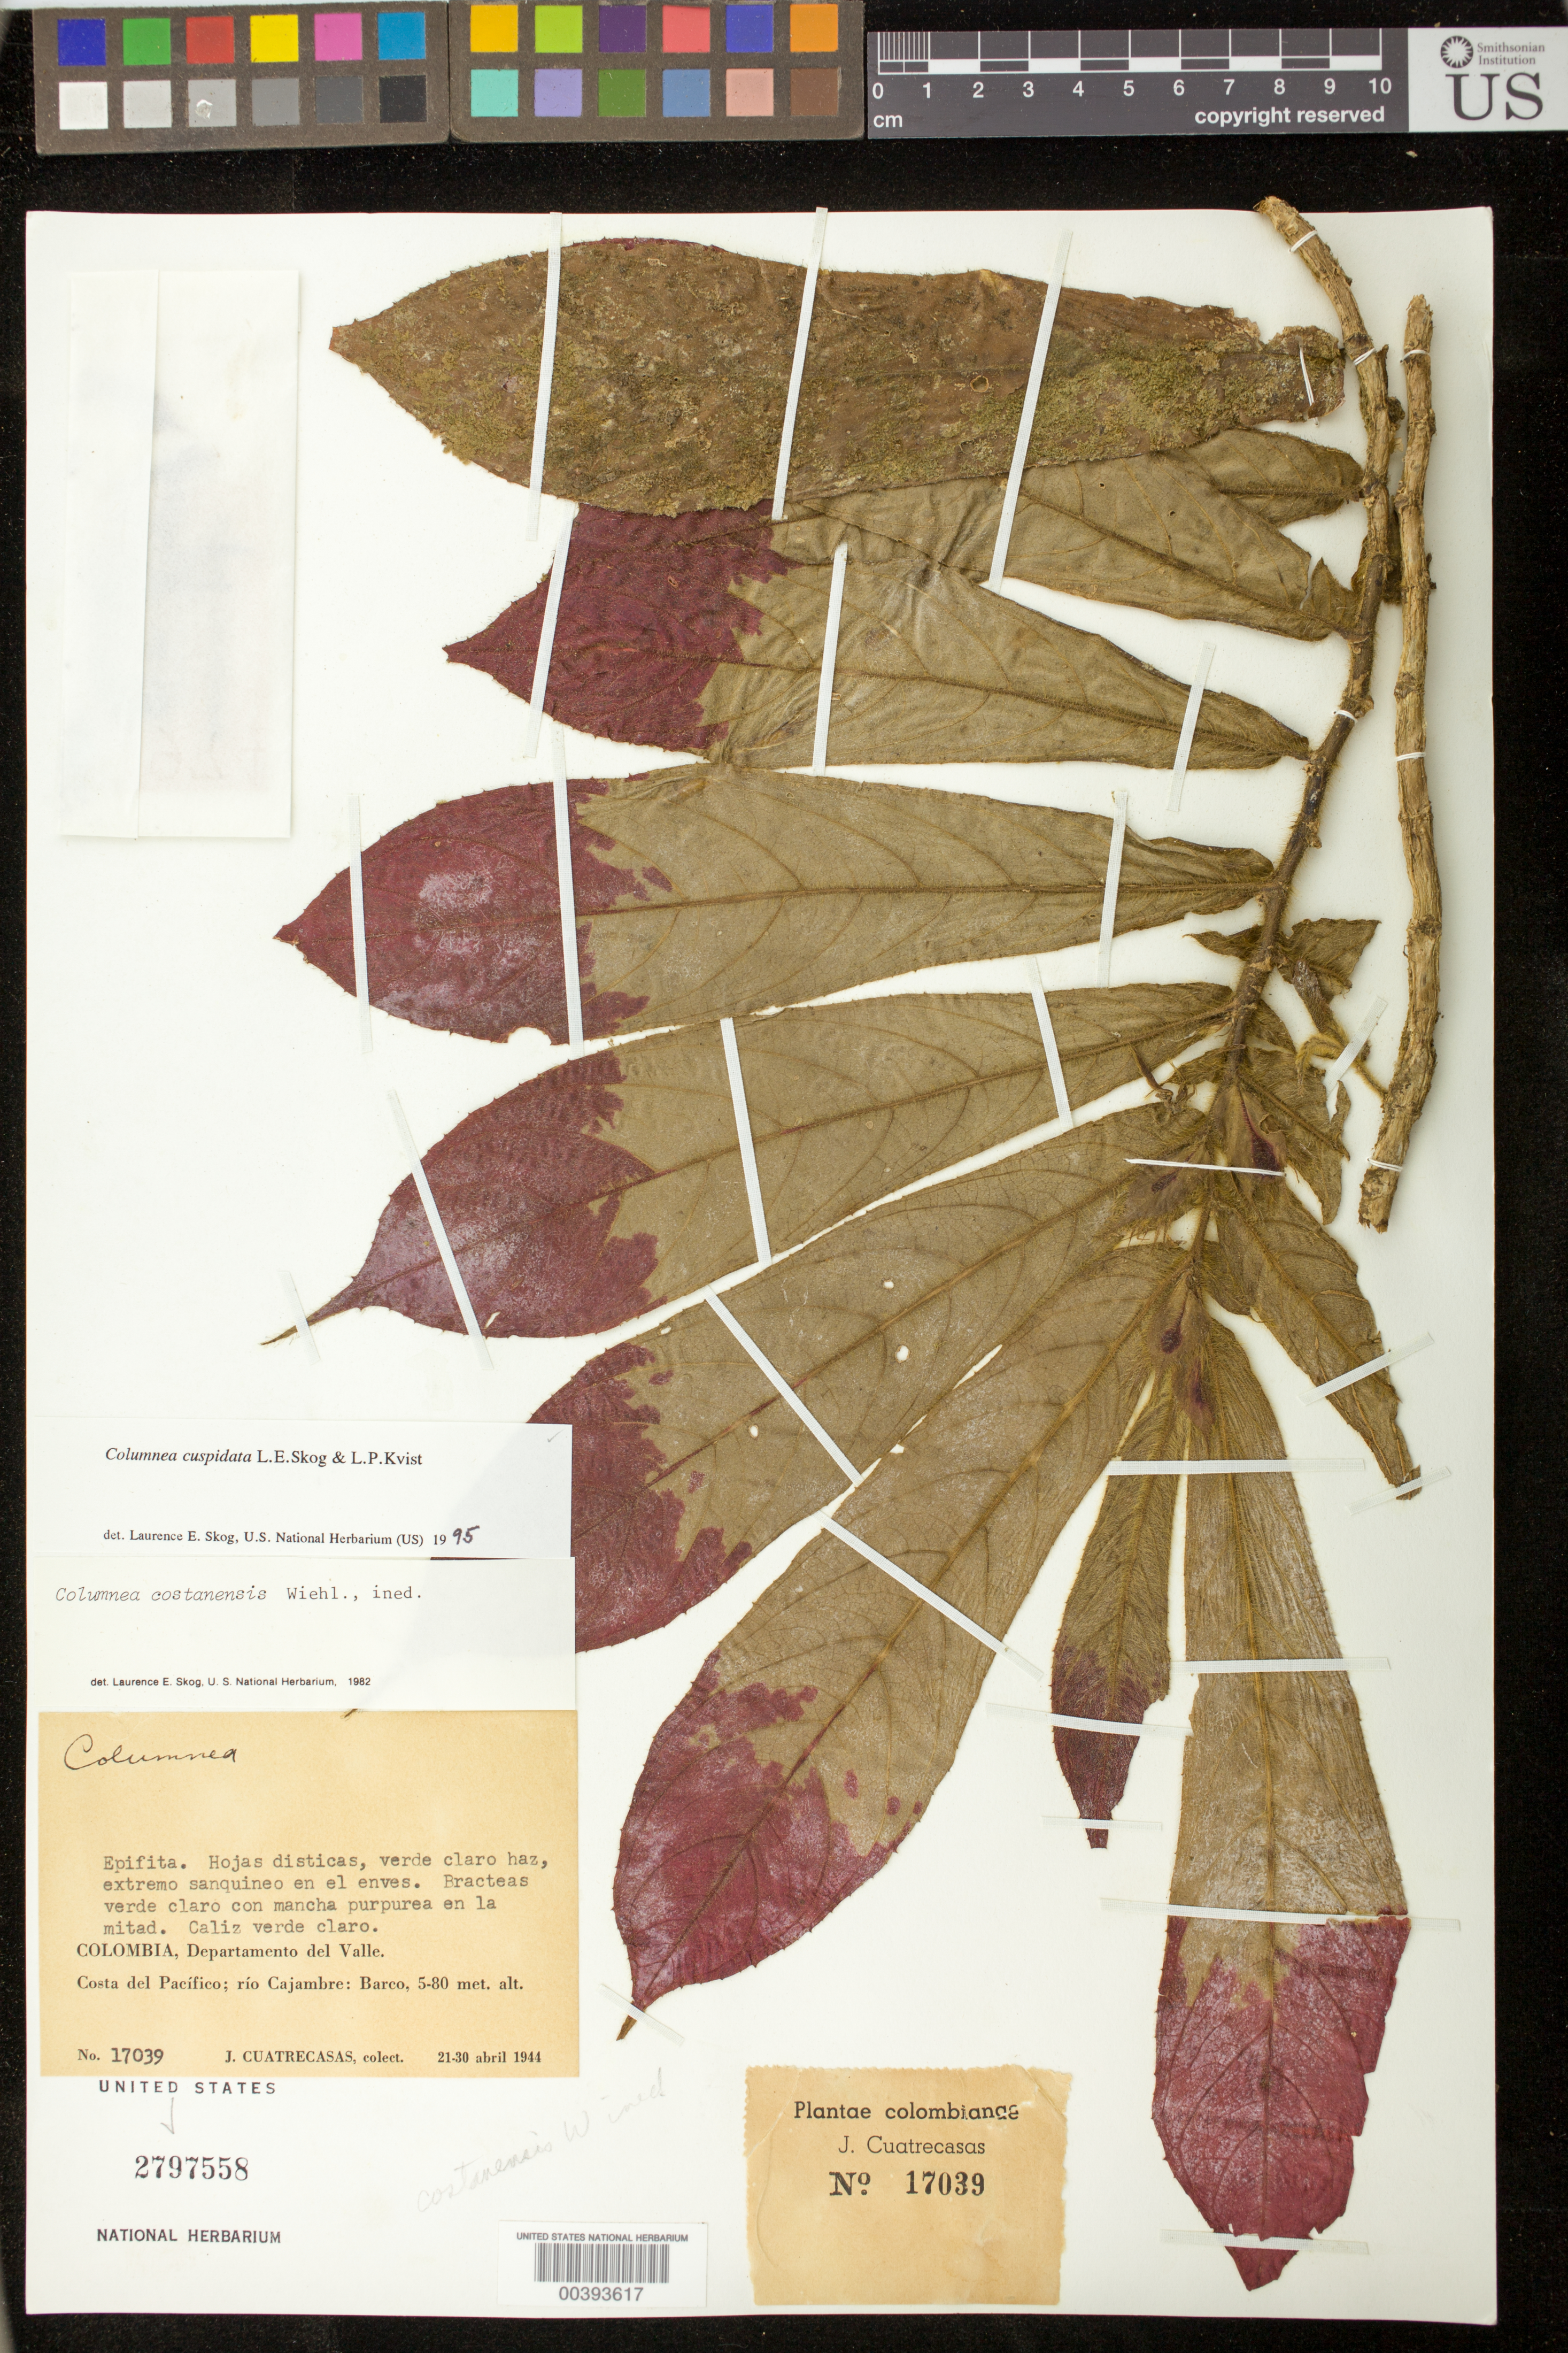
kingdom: Plantae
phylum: Tracheophyta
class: Magnoliopsida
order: Lamiales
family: Gesneriaceae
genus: Columnea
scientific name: Columnea cuspidata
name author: L.E. Skog & L.P. Kvist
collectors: J. Cuatrecasas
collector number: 17039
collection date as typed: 21-30 Apr 1944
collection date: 1944-04-21/1944-04-30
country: Colombia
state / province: Valle del Cauca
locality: Rio Cajambre, Barco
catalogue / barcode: US 2797558